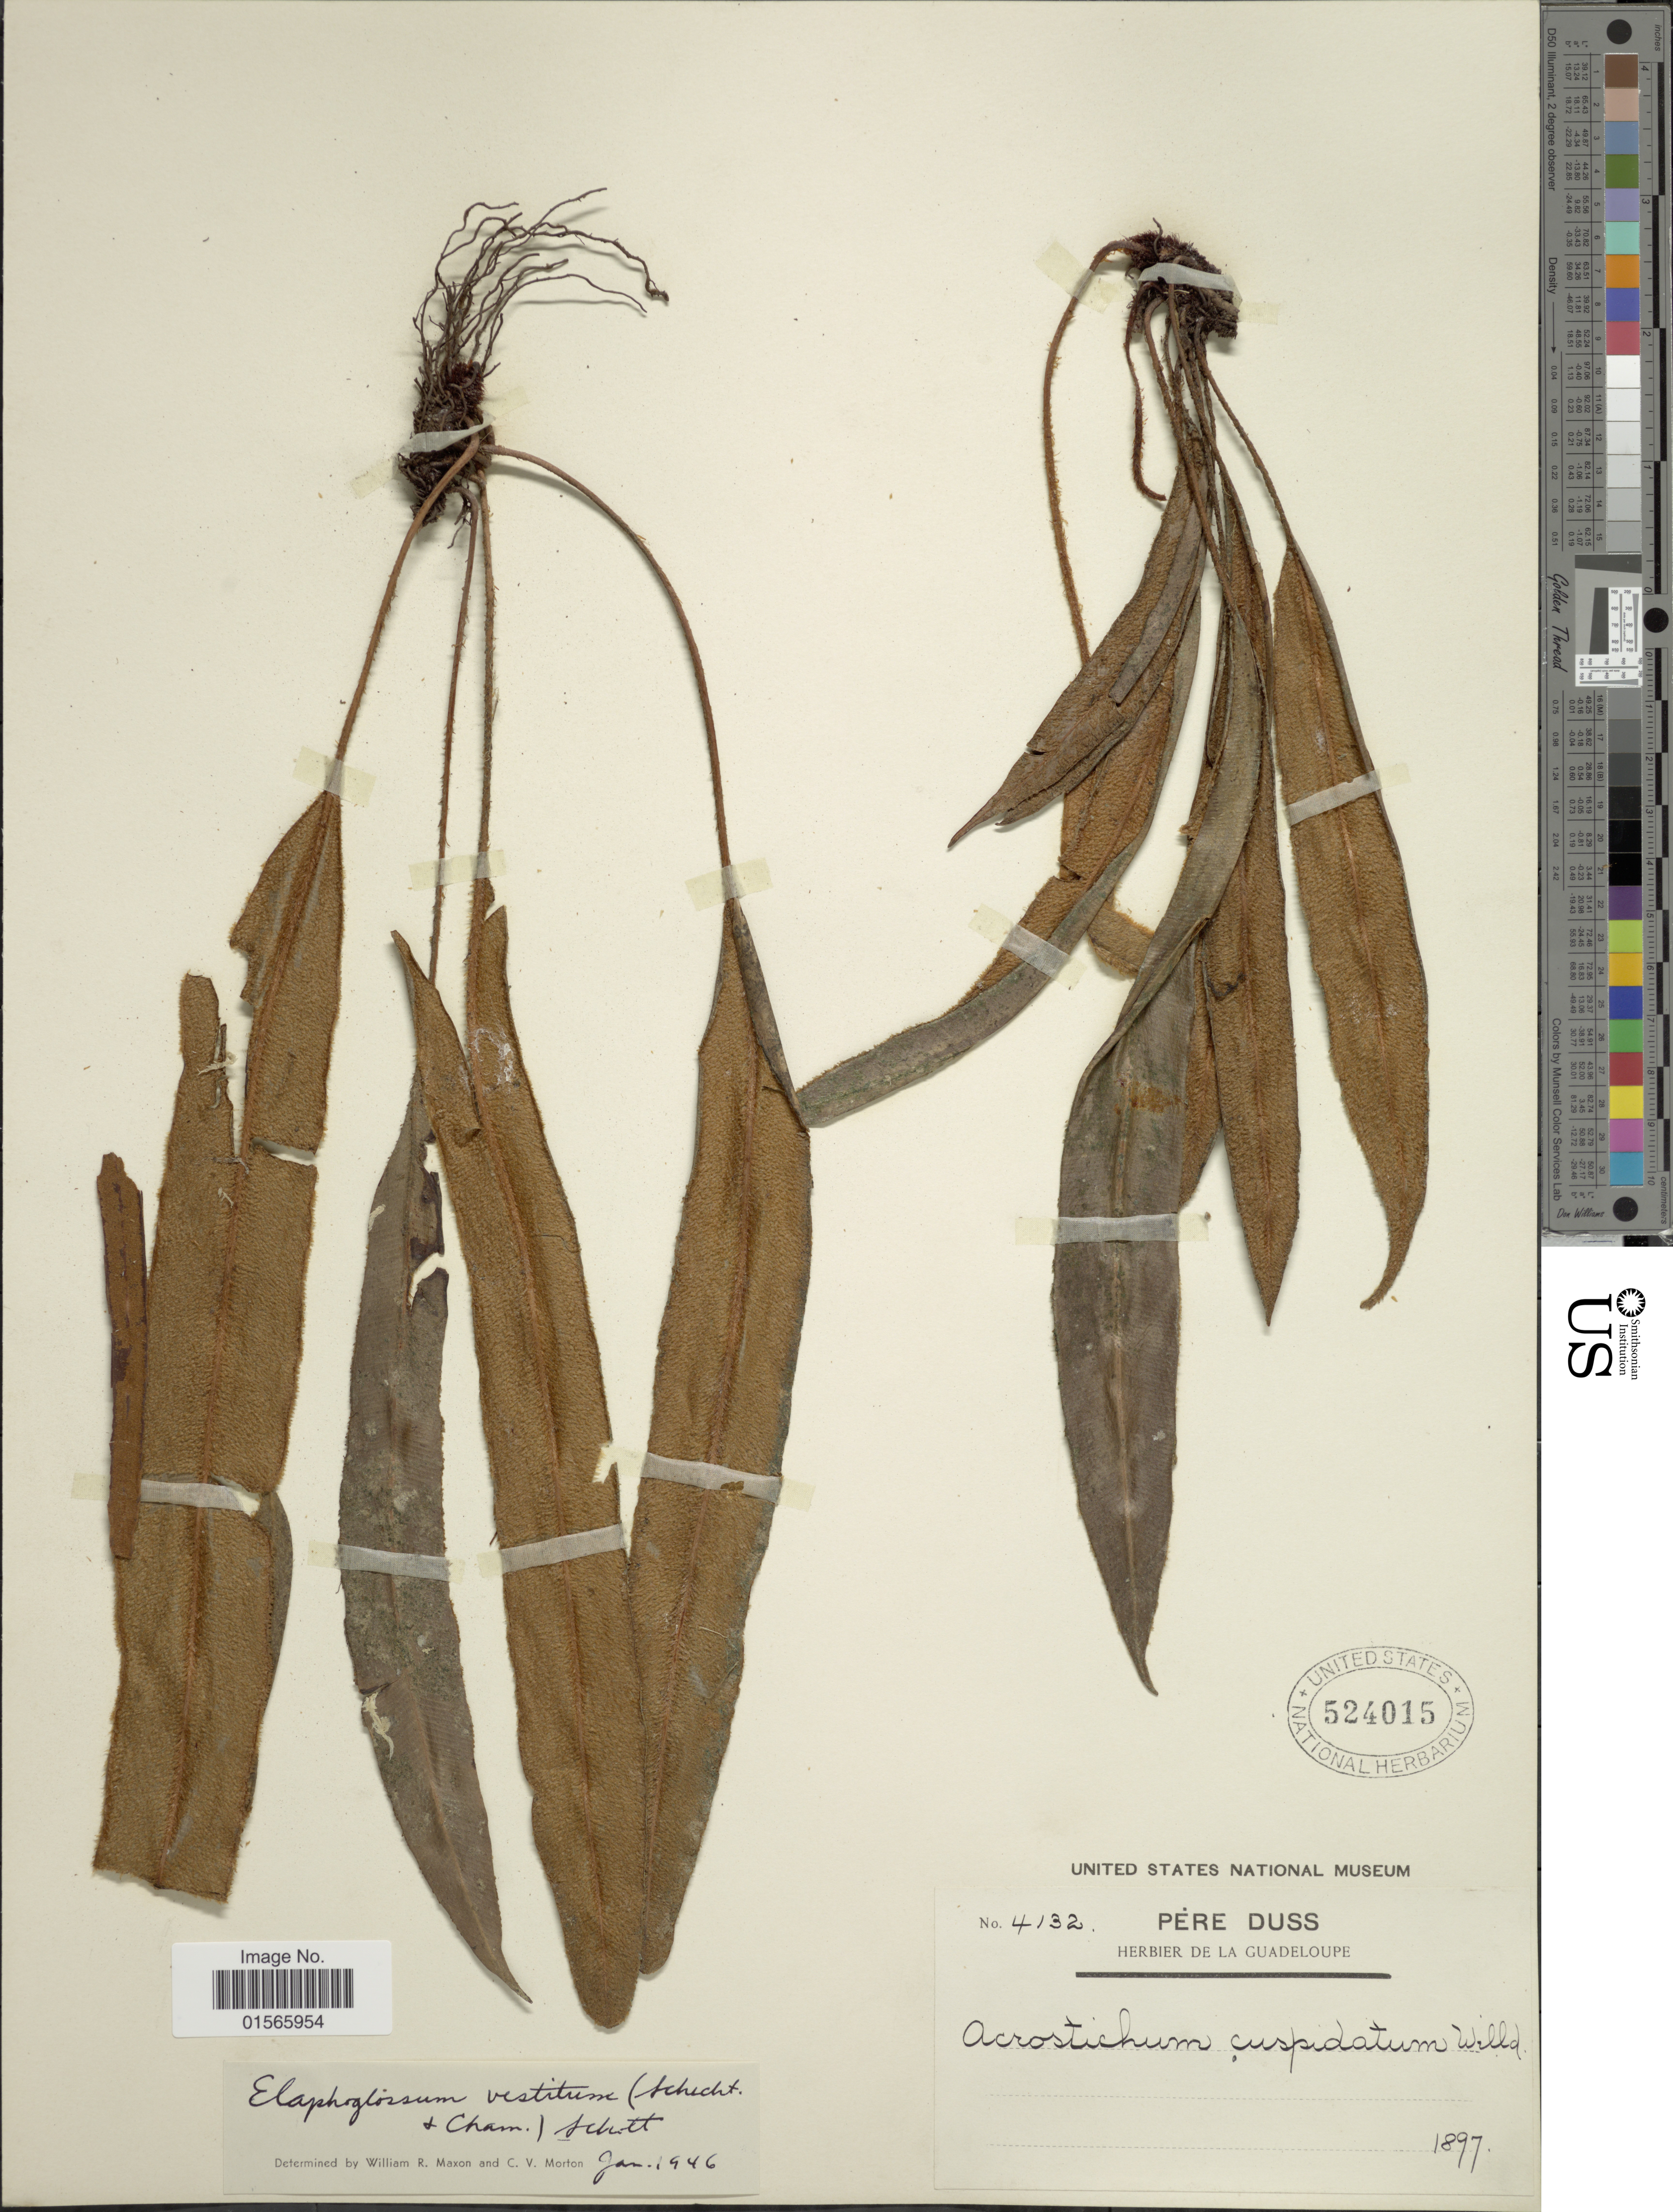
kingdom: Plantae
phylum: Tracheophyta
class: Polypodiopsida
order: Polypodiales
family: Dryopteridaceae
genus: Elaphoglossum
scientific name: Elaphoglossum vestitum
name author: (Schltdl. & Cham.) Schott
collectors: Père Duss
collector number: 4132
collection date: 1897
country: Guadeloupe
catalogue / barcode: US 524015